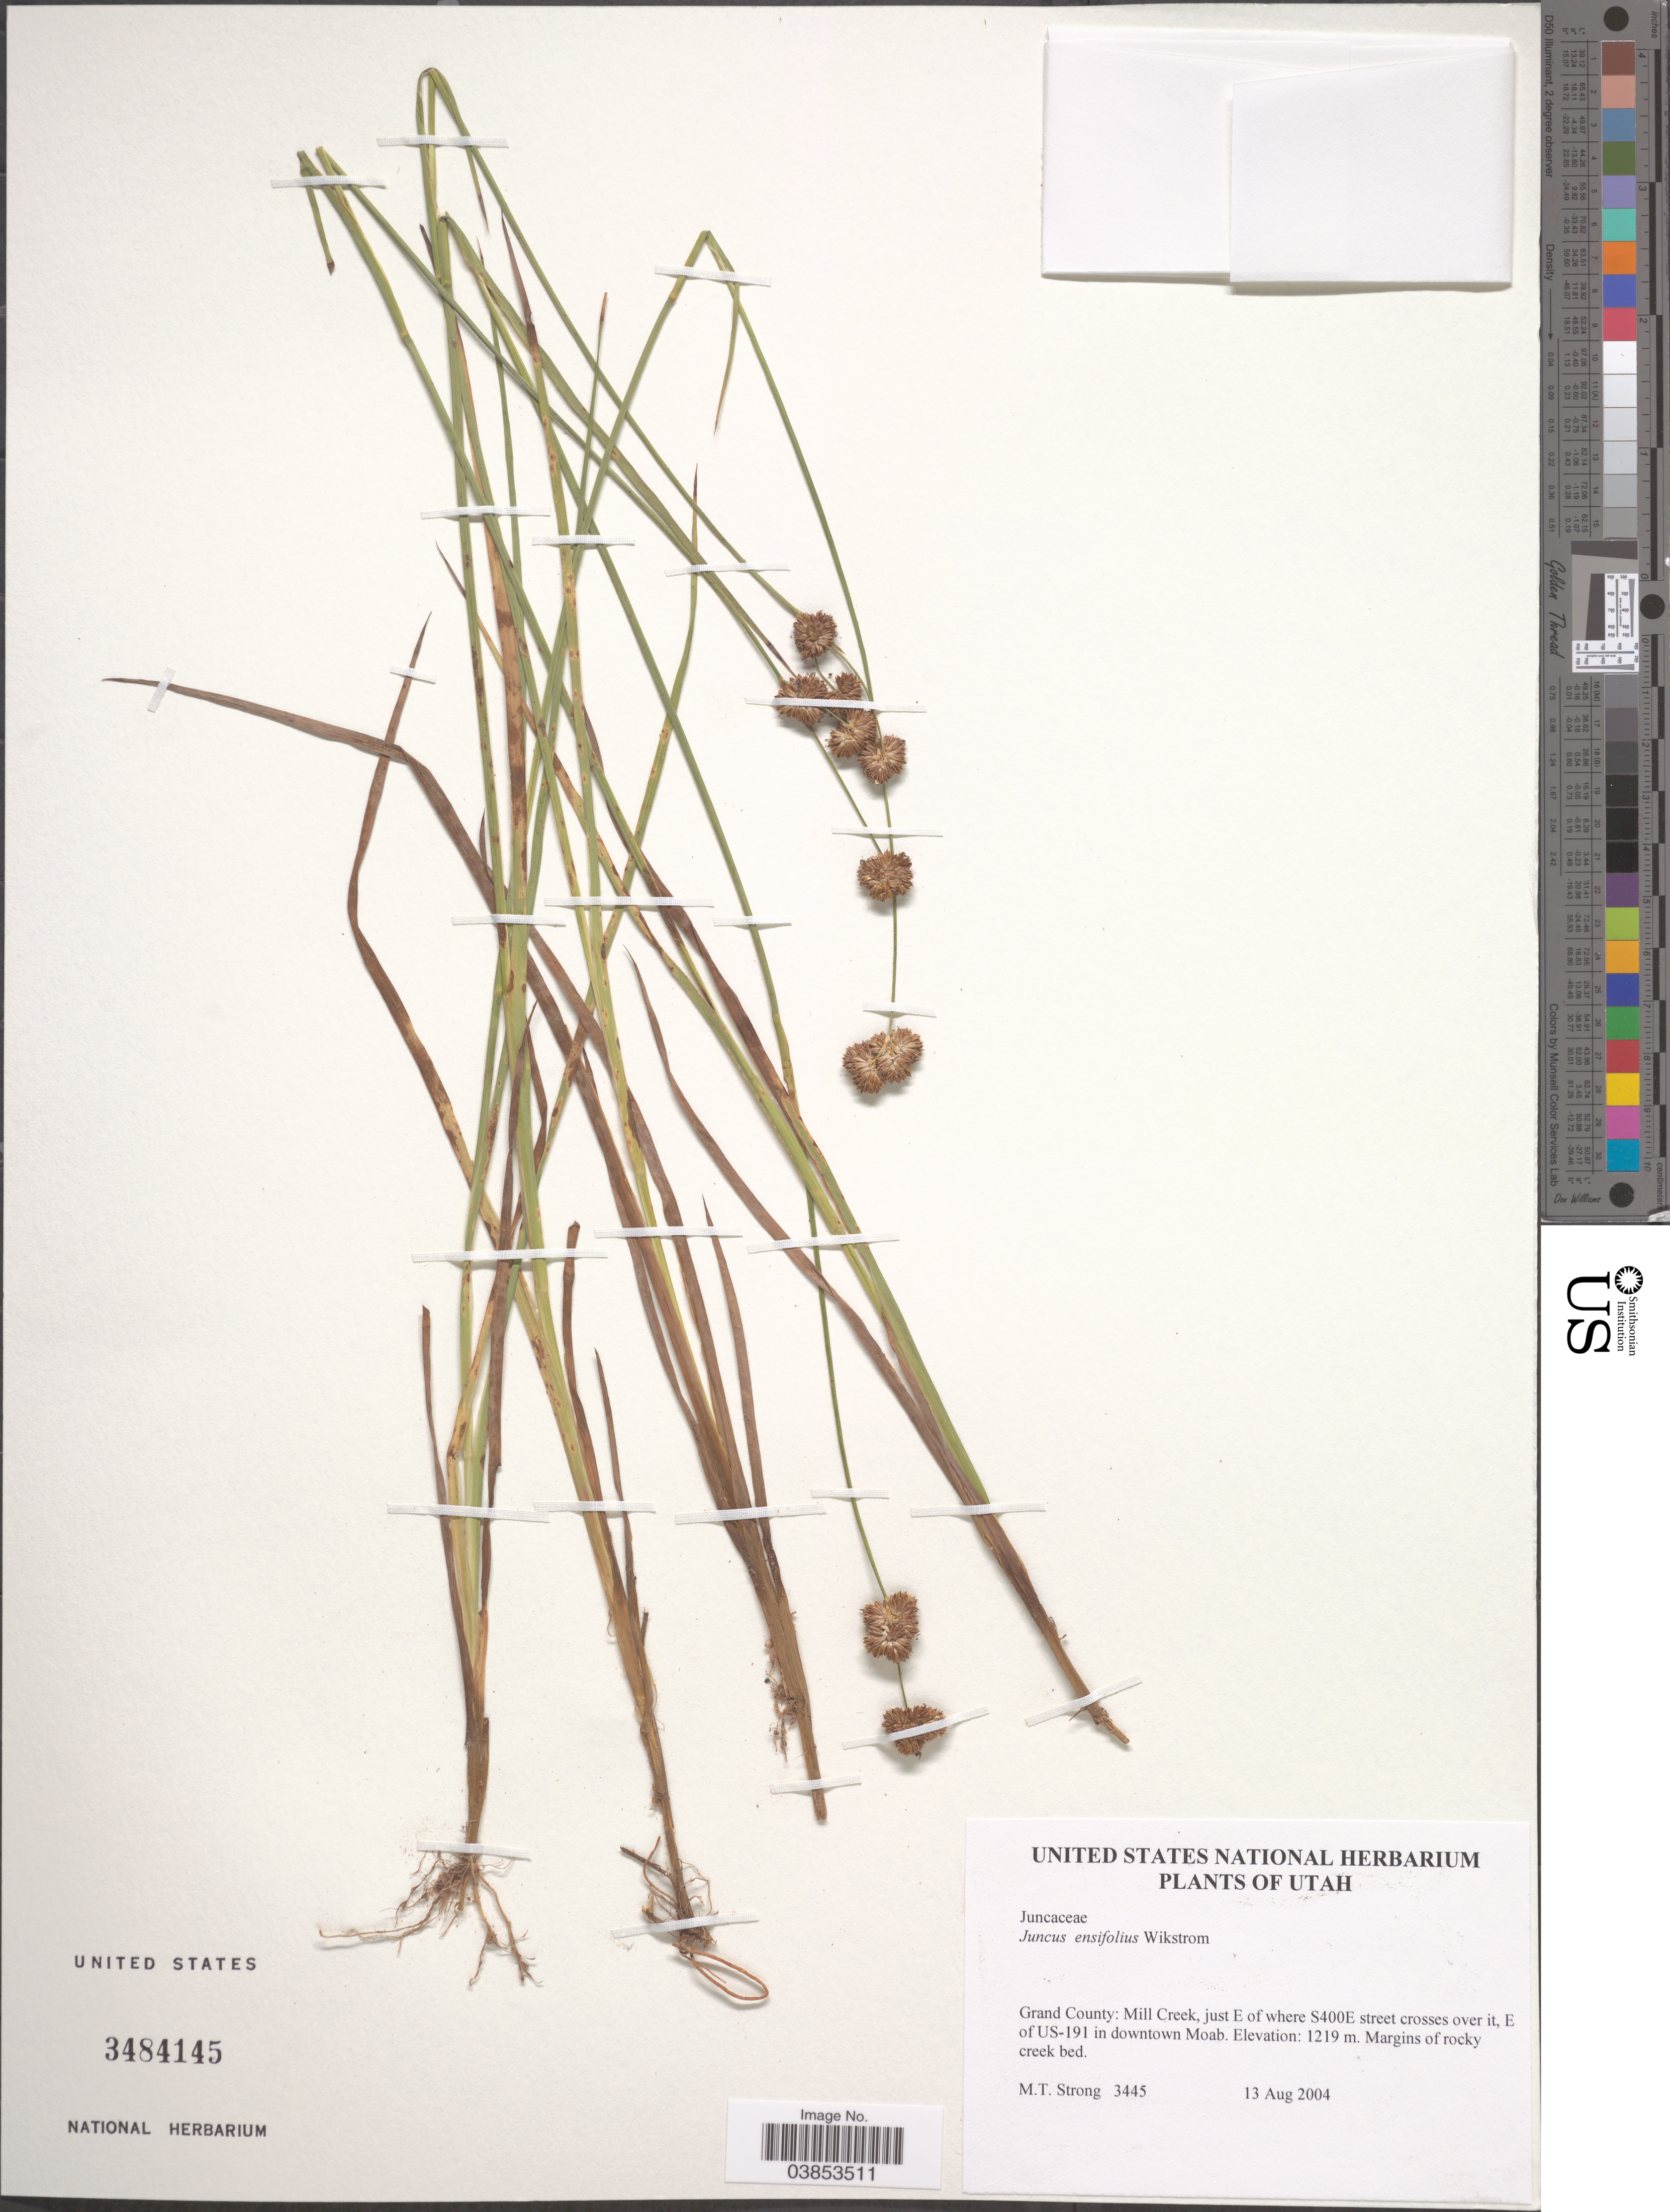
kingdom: Plantae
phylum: Tracheophyta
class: Liliopsida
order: Poales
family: Juncaceae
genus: Juncus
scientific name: Juncus ensifolius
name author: Wikstr.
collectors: M. T. Strong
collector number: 3445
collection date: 2004-08-13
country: United States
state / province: Utah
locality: Grand County: Mill Creek, just E of where S400E streest crosses over it, E of US-191 in downtown Moab.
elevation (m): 1219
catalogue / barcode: US 3484145